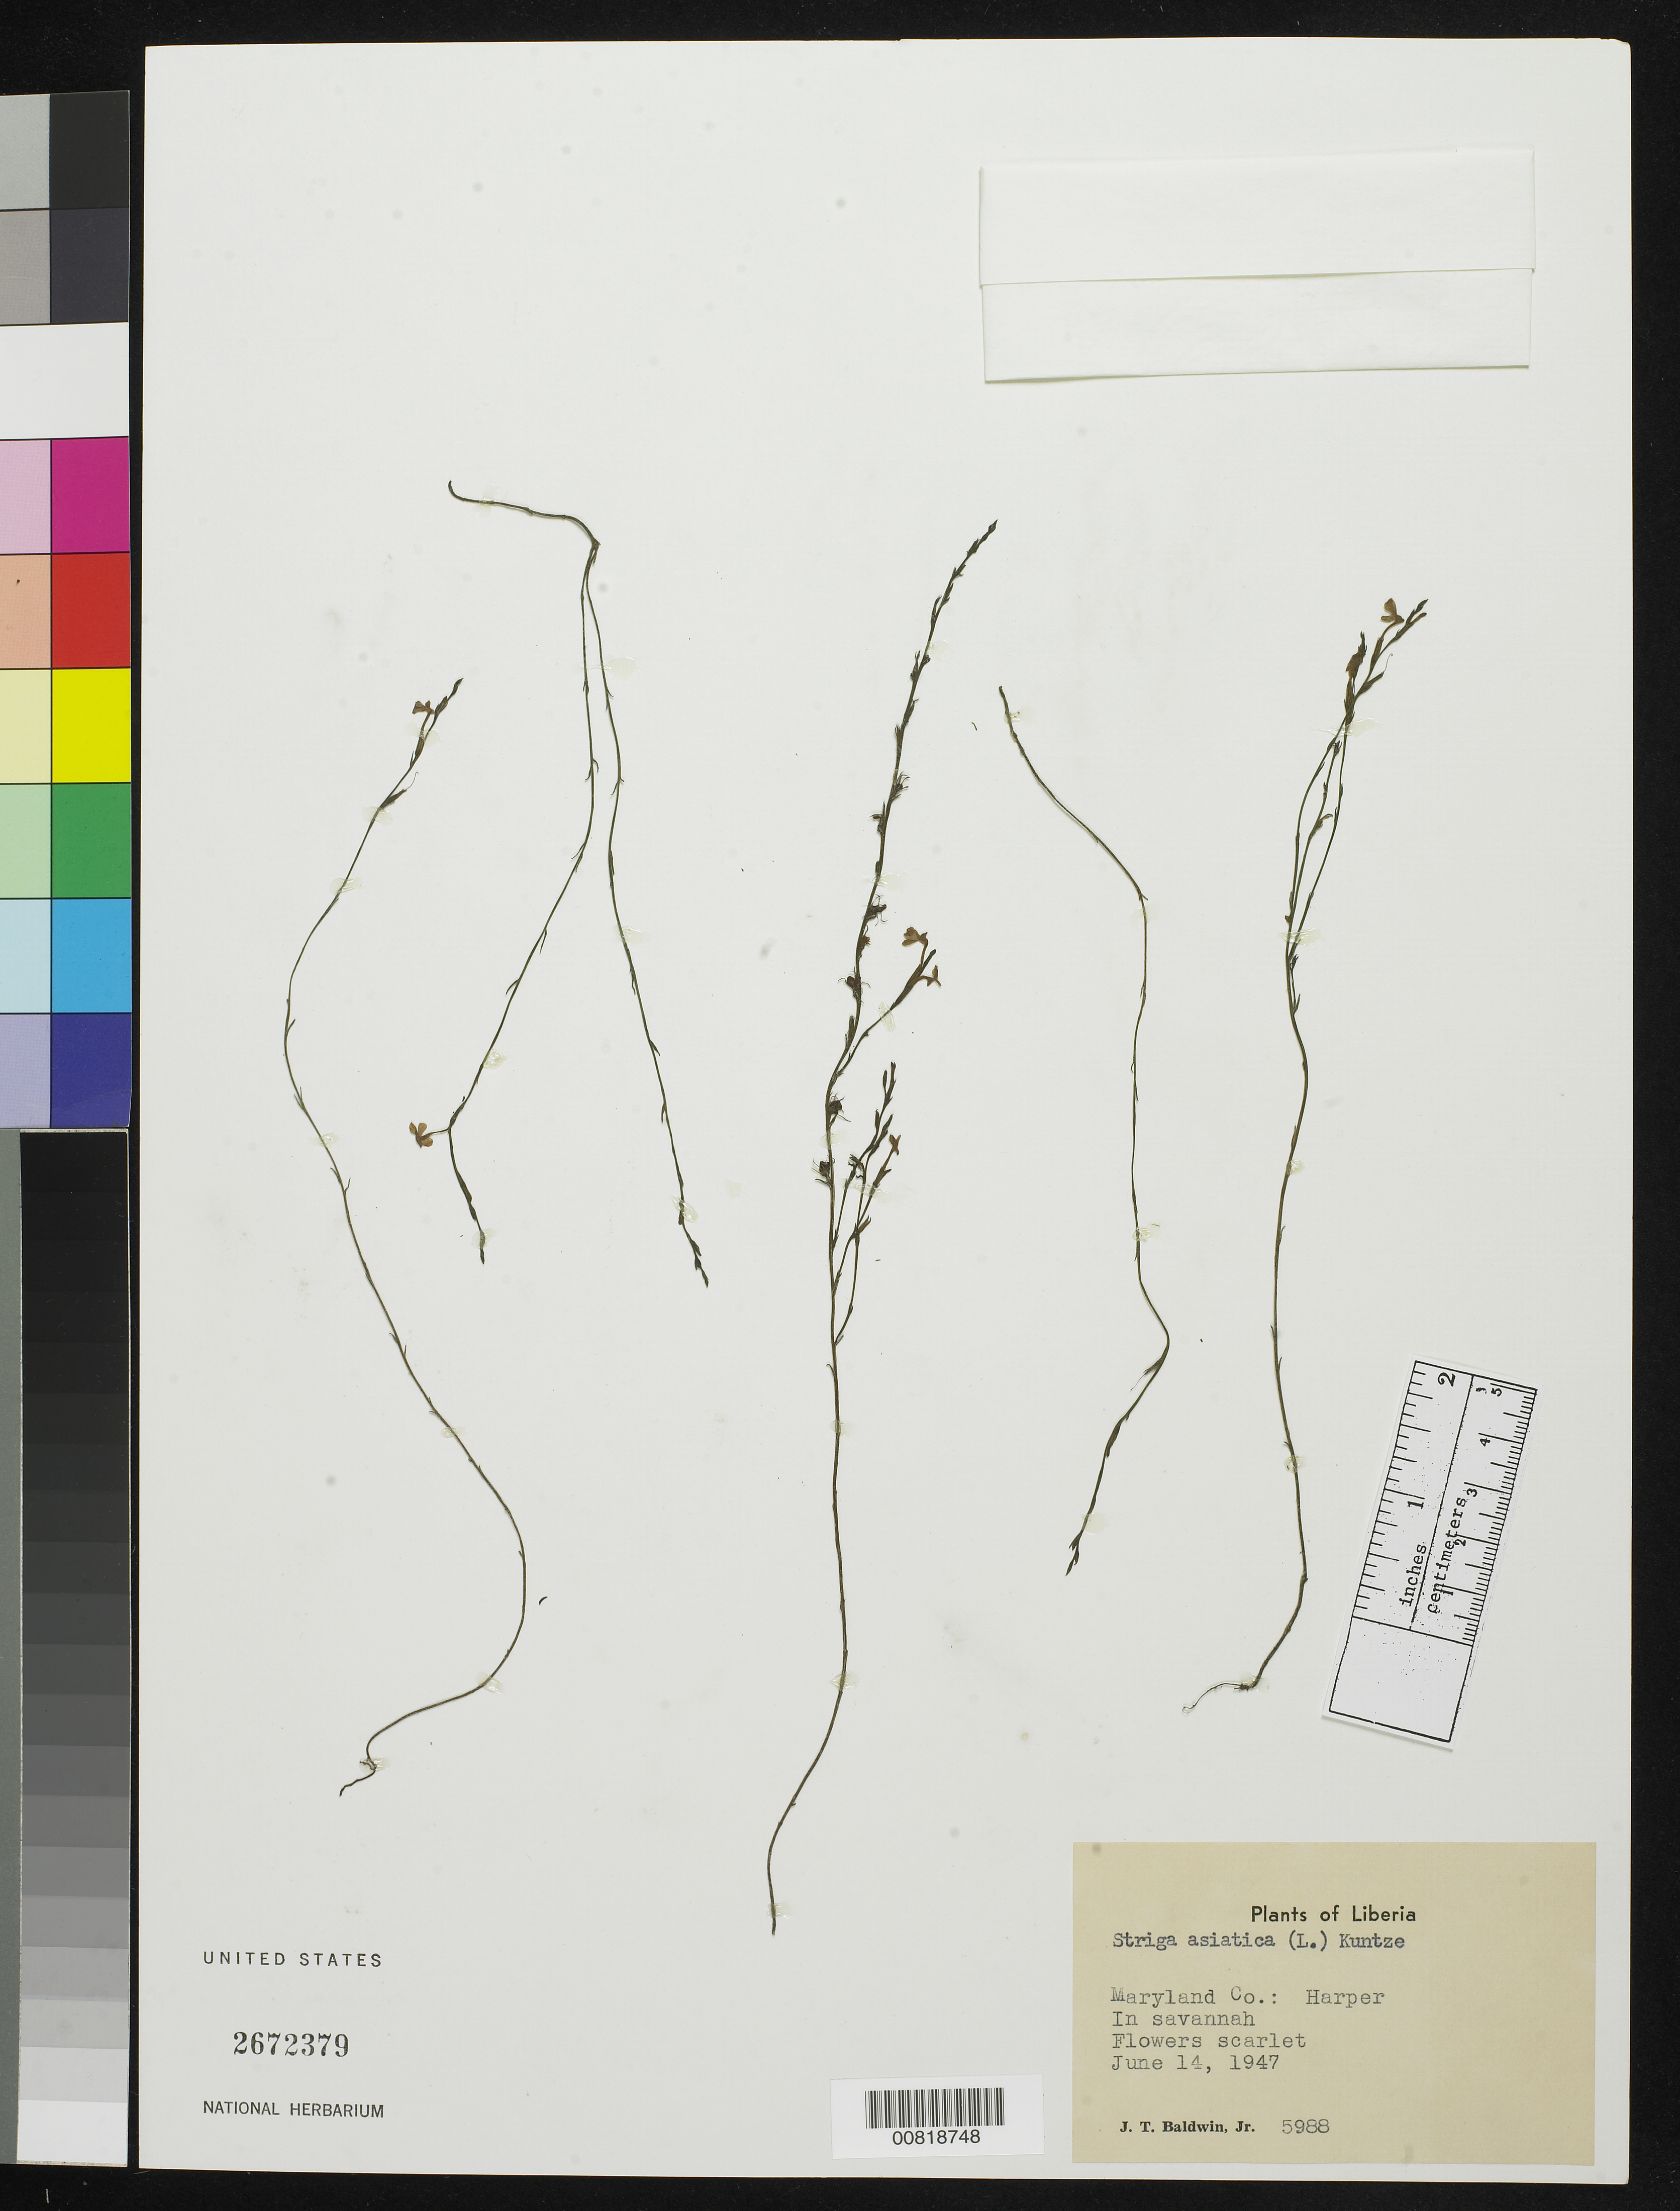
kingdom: Plantae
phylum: Tracheophyta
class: Magnoliopsida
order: Lamiales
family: Orobanchaceae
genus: Striga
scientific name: Striga asiatica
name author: (L.) Kuntze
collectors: J. T. Baldwin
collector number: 5988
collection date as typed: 14 Jun 1947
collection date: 1947-06-14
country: Liberia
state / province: Maryland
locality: Harper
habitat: Savannah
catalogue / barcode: US 2672379